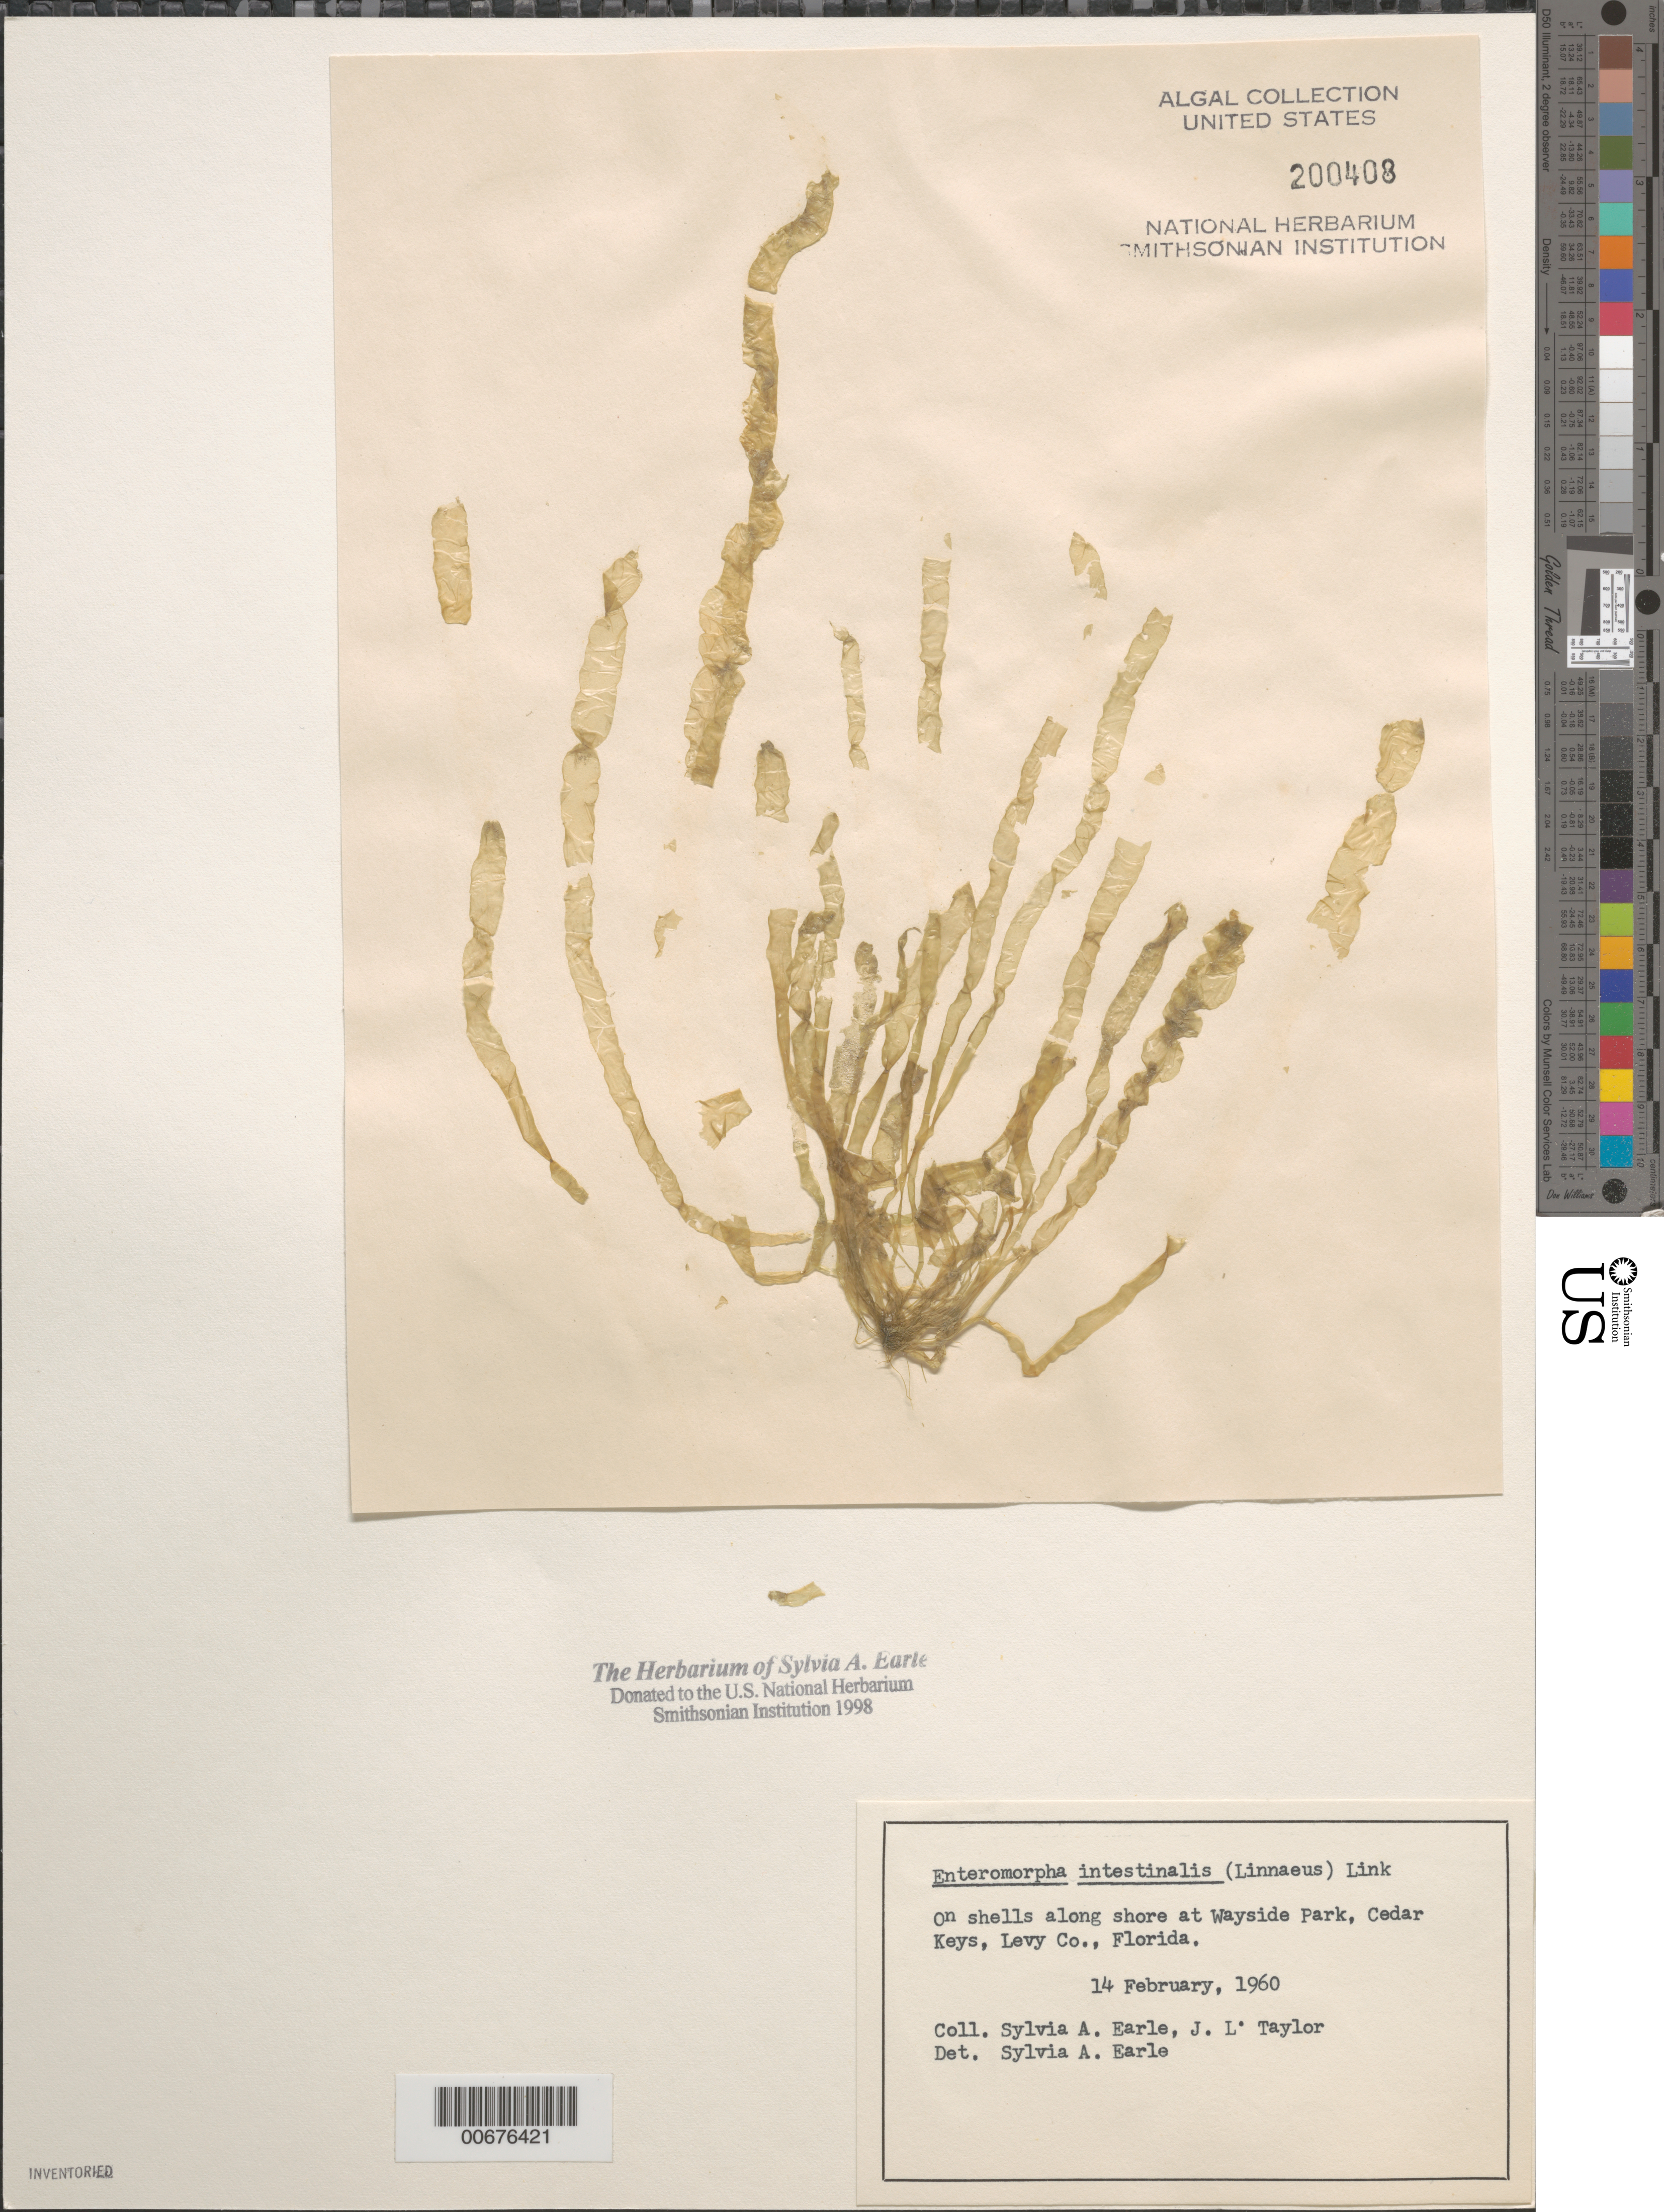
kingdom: Plantae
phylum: Chlorophyta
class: Ulvophyceae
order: Ulvales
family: Ulvaceae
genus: Ulva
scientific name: Ulva intestinalis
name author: L.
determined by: Algae name updating Project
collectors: S. A. Earle & J. L. Taylor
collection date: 1960-02-14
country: United States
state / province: Florida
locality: On shells along shore at Wayside Park, Cedar Keys, Levy Co.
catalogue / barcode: US 200408